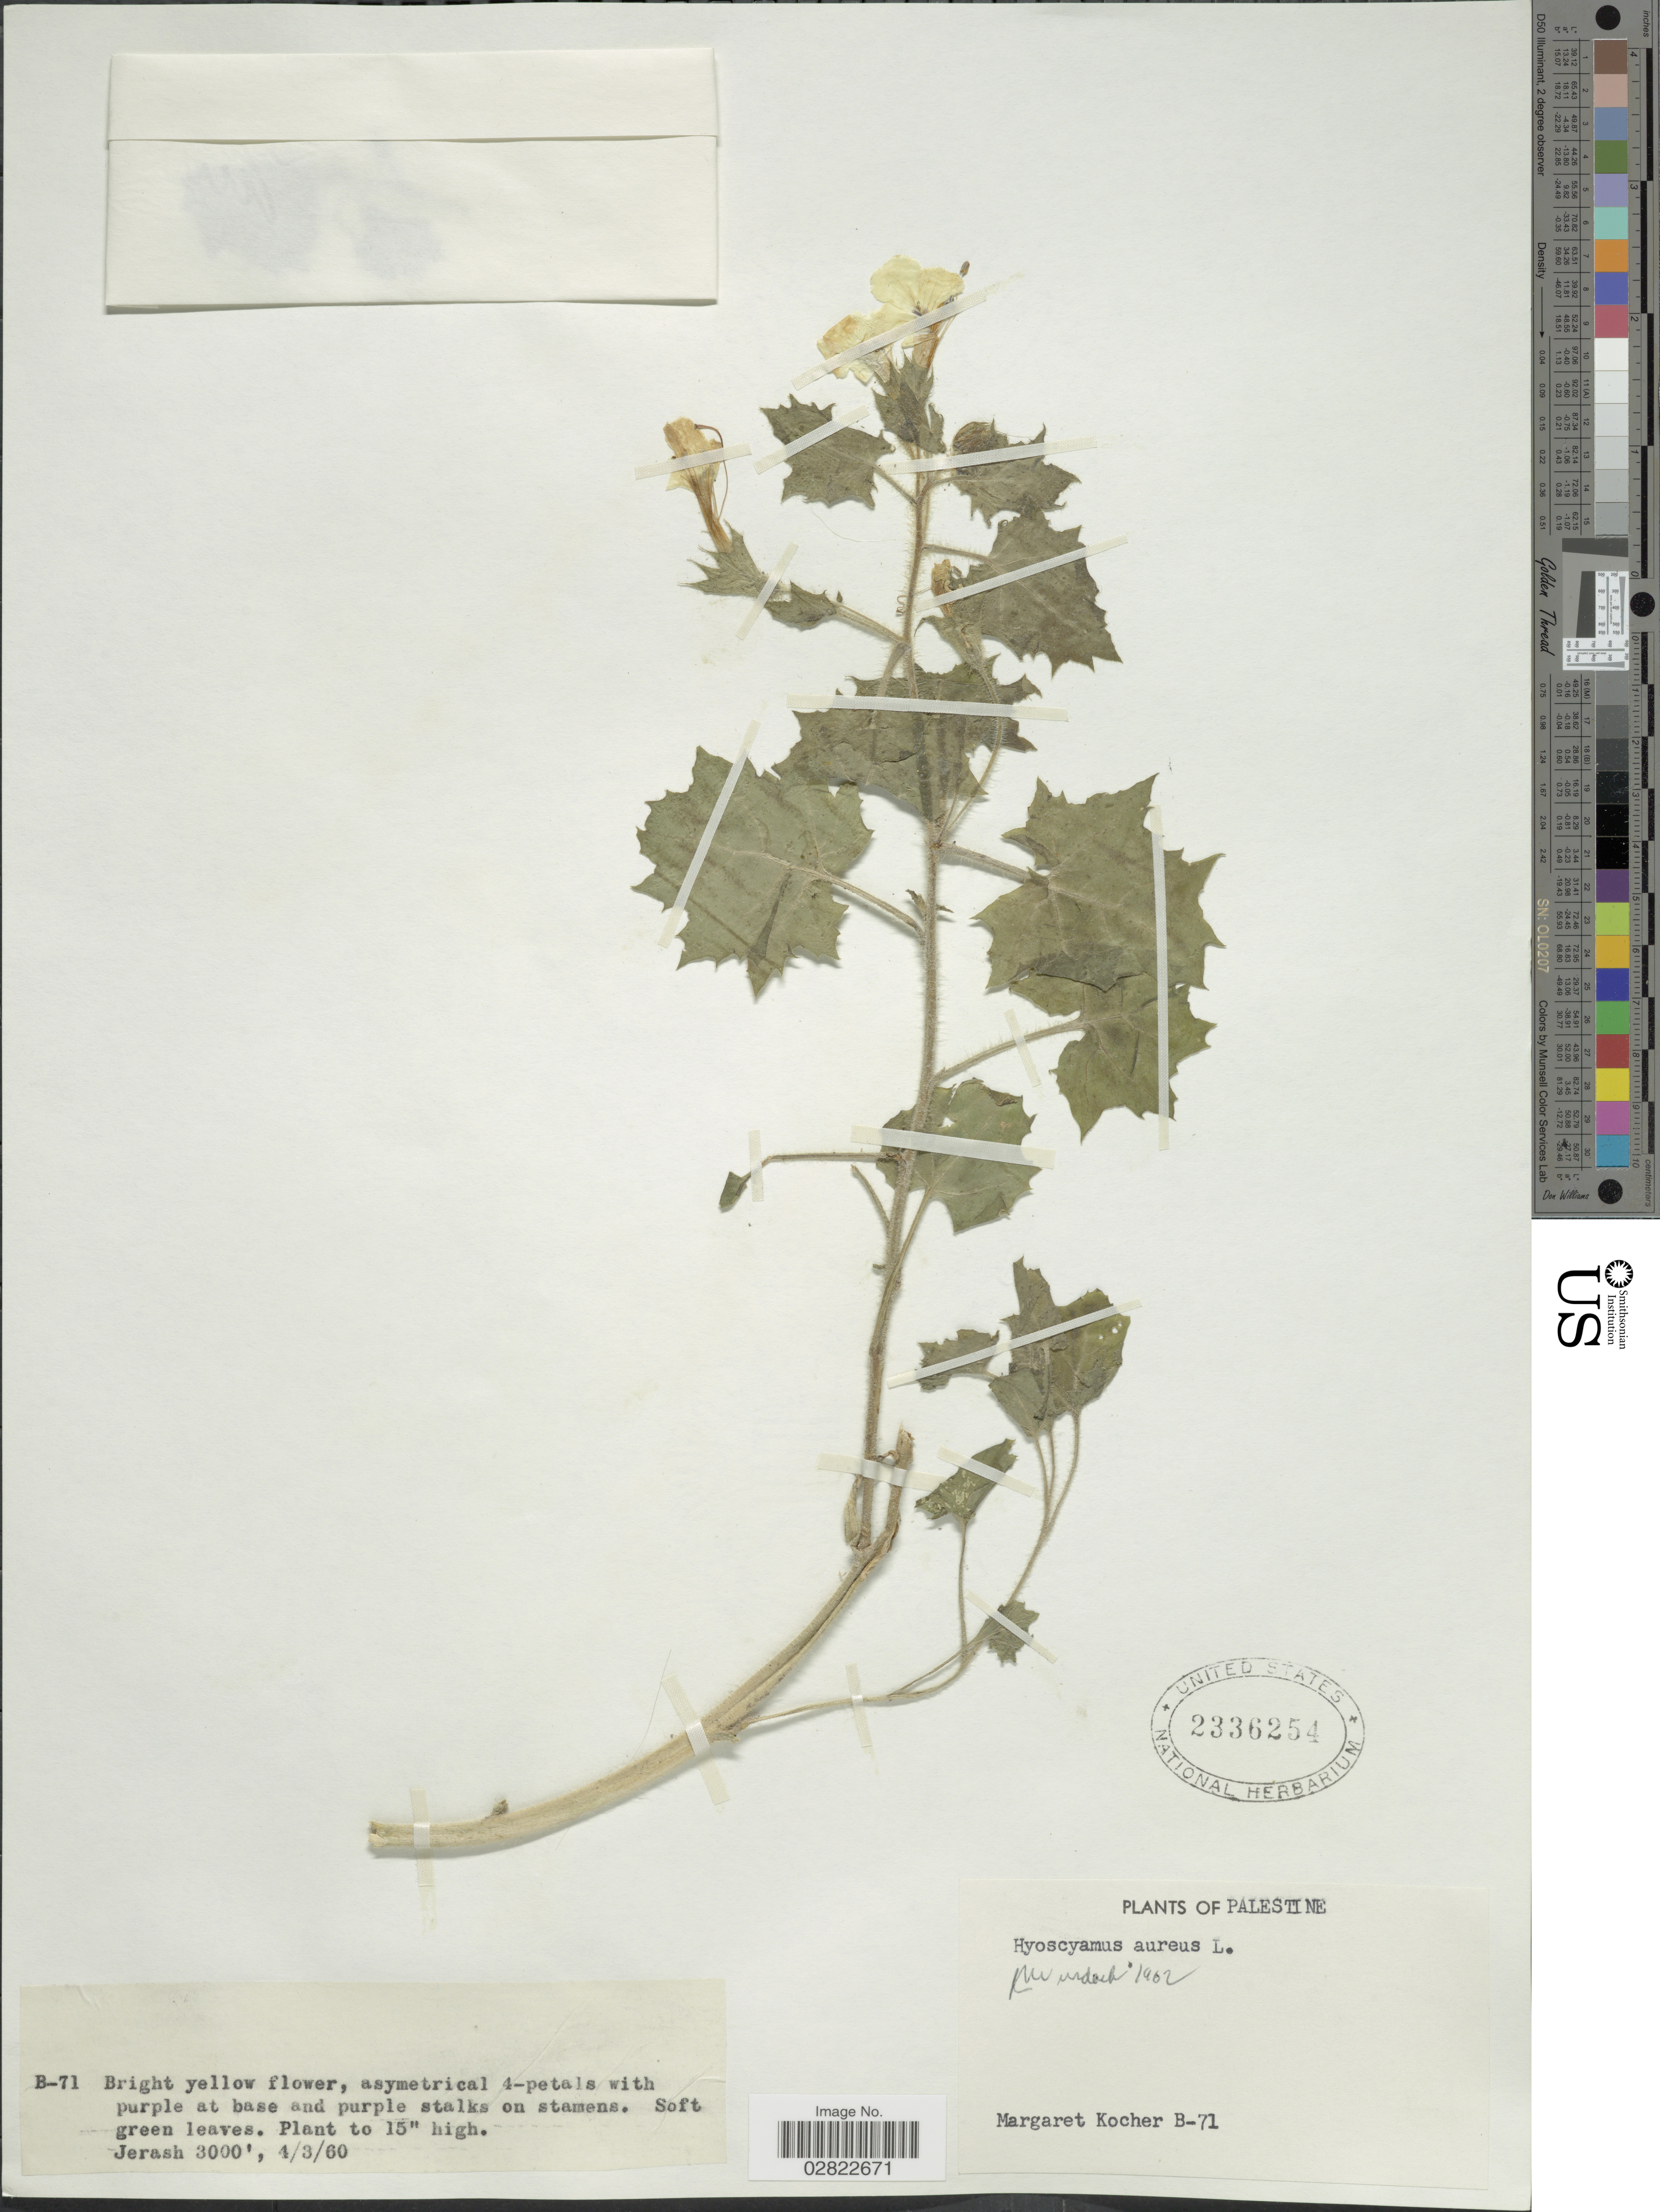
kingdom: Plantae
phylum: Tracheophyta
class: Magnoliopsida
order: Solanales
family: Solanaceae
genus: Hyoscyamus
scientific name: Hyoscyamus aureus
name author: L.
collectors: M. Kocher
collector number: B-71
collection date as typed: Transcribed d/m/y: 4/3/60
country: Israel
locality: Palestine, Jerash.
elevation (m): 914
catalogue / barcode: US 2336254